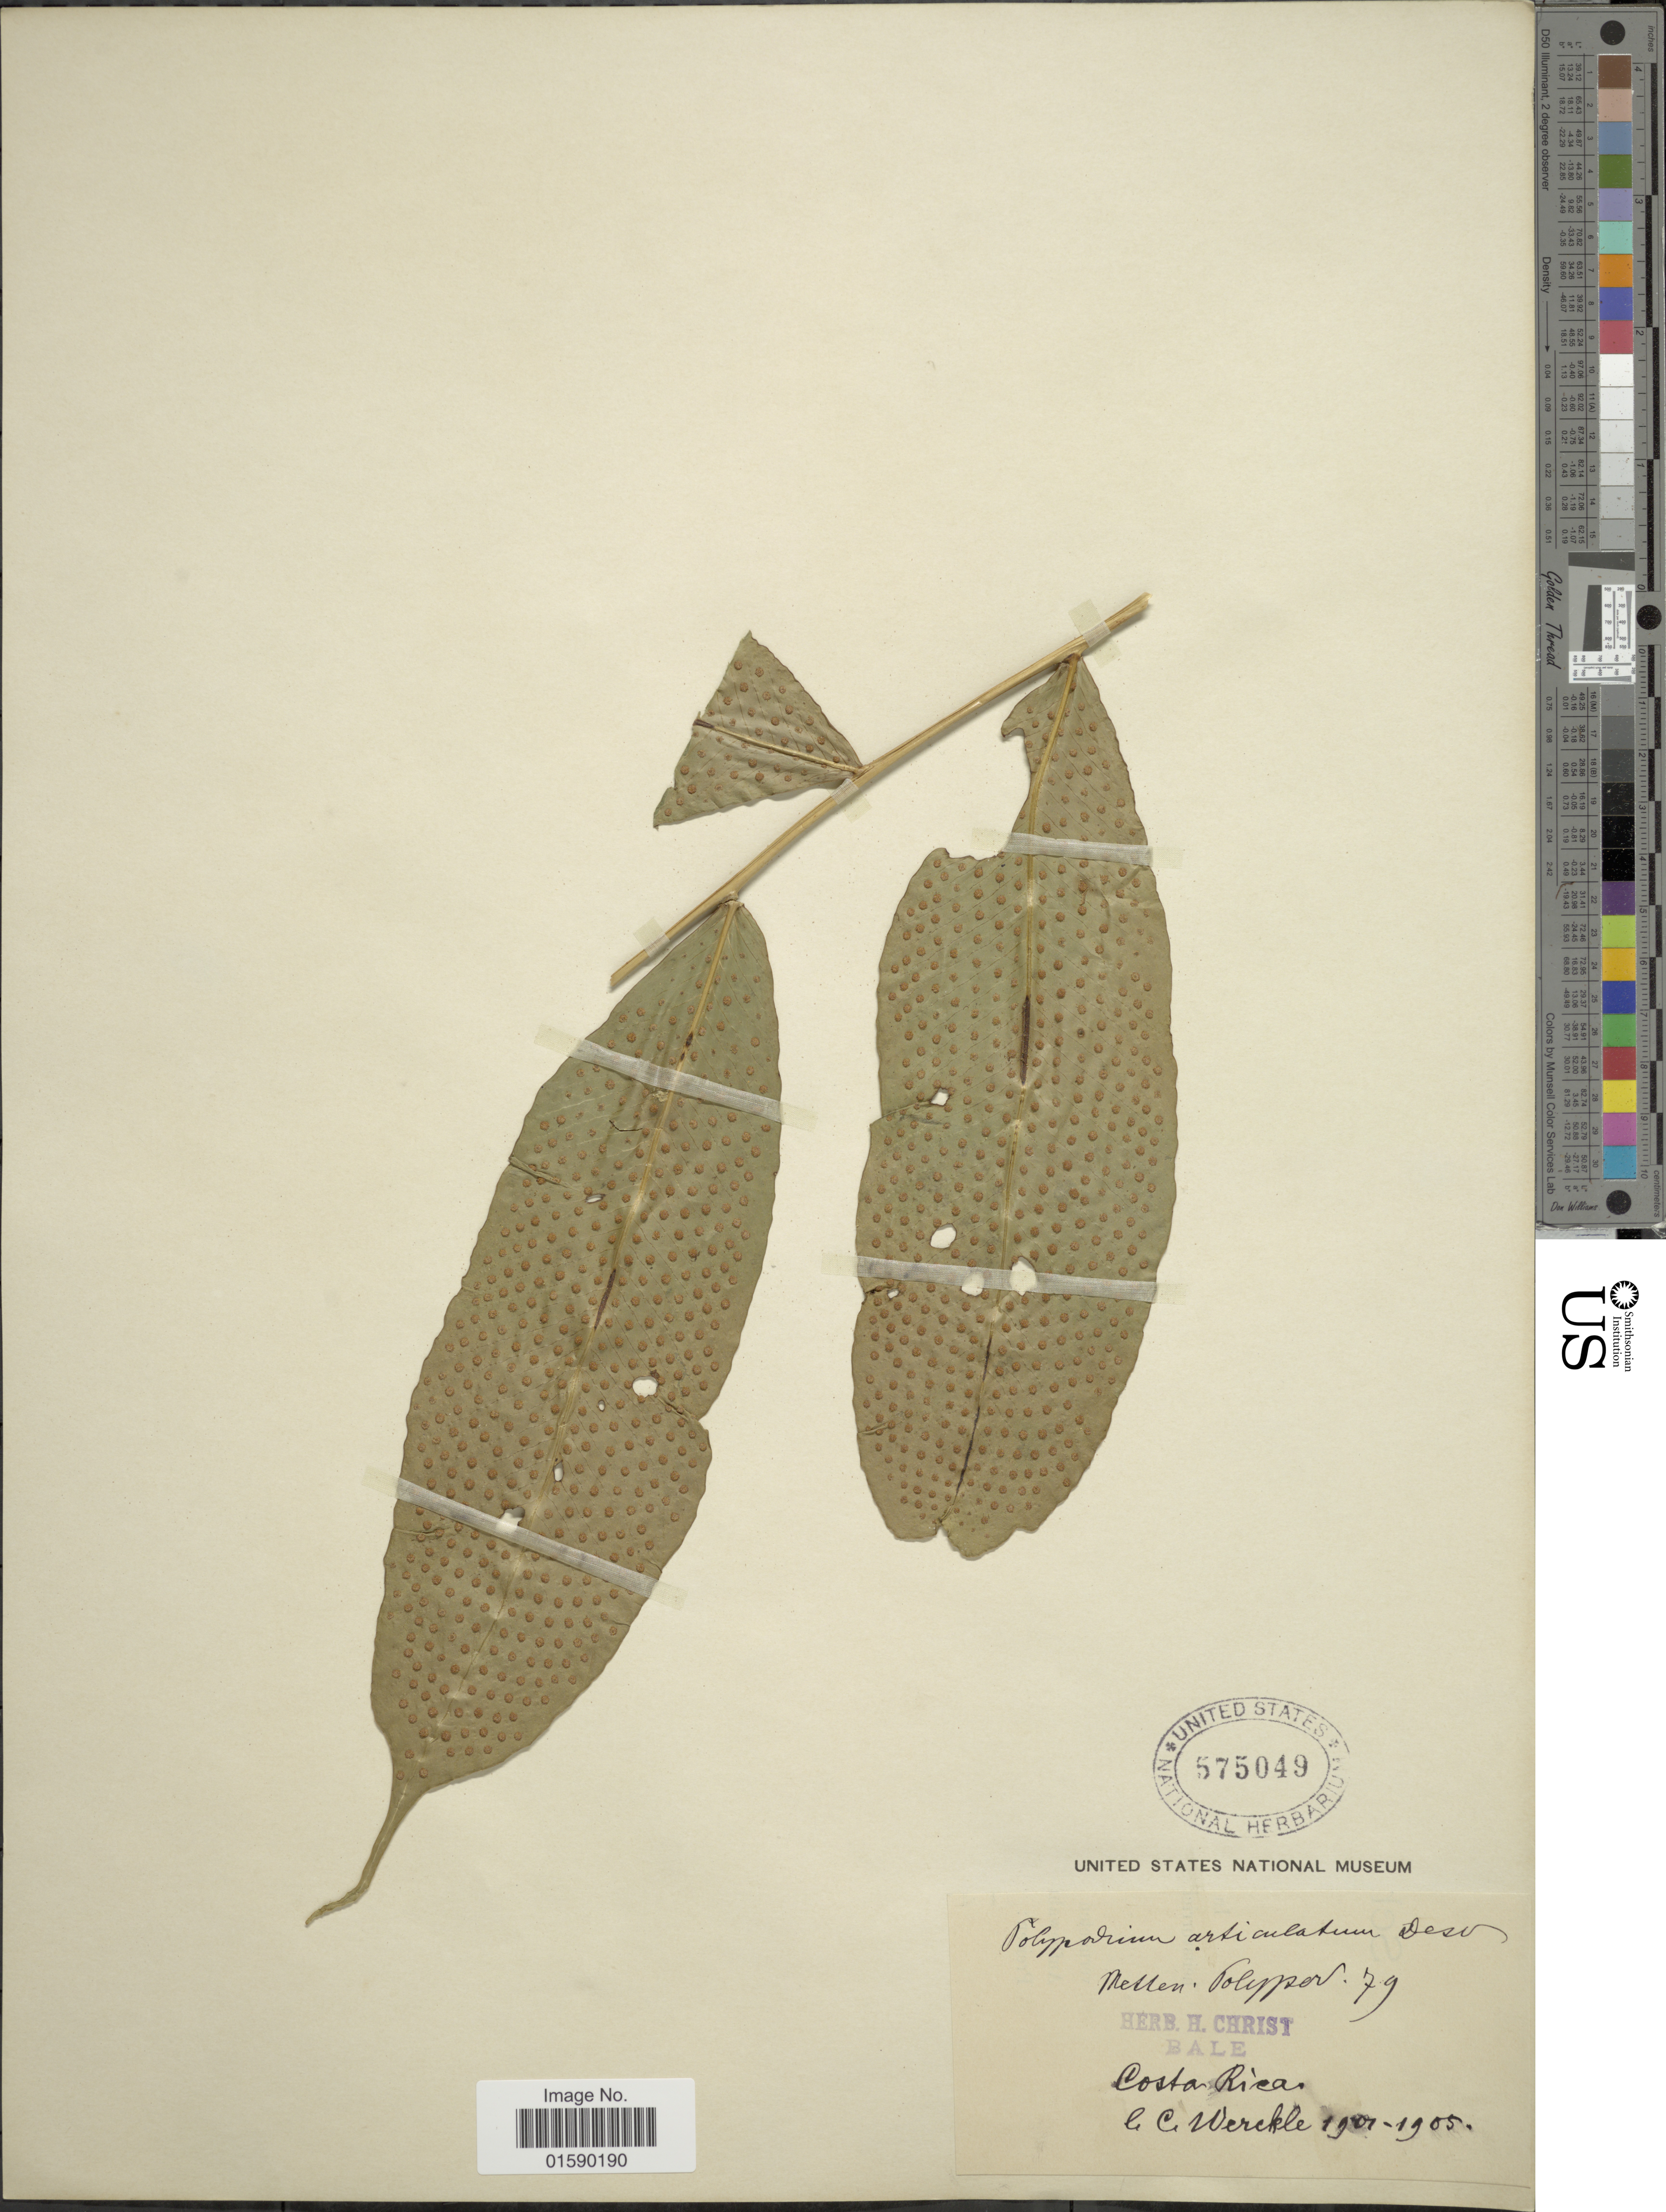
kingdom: Plantae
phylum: Tracheophyta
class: Polypodiopsida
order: Polypodiales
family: Polypodiaceae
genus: Aglaomorpha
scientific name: Aglaomorpha heraclea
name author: (Kunze) Copel.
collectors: C. Wercklé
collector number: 79?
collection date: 1901/1905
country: Costa Rica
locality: Costa Rica.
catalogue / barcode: US 575049